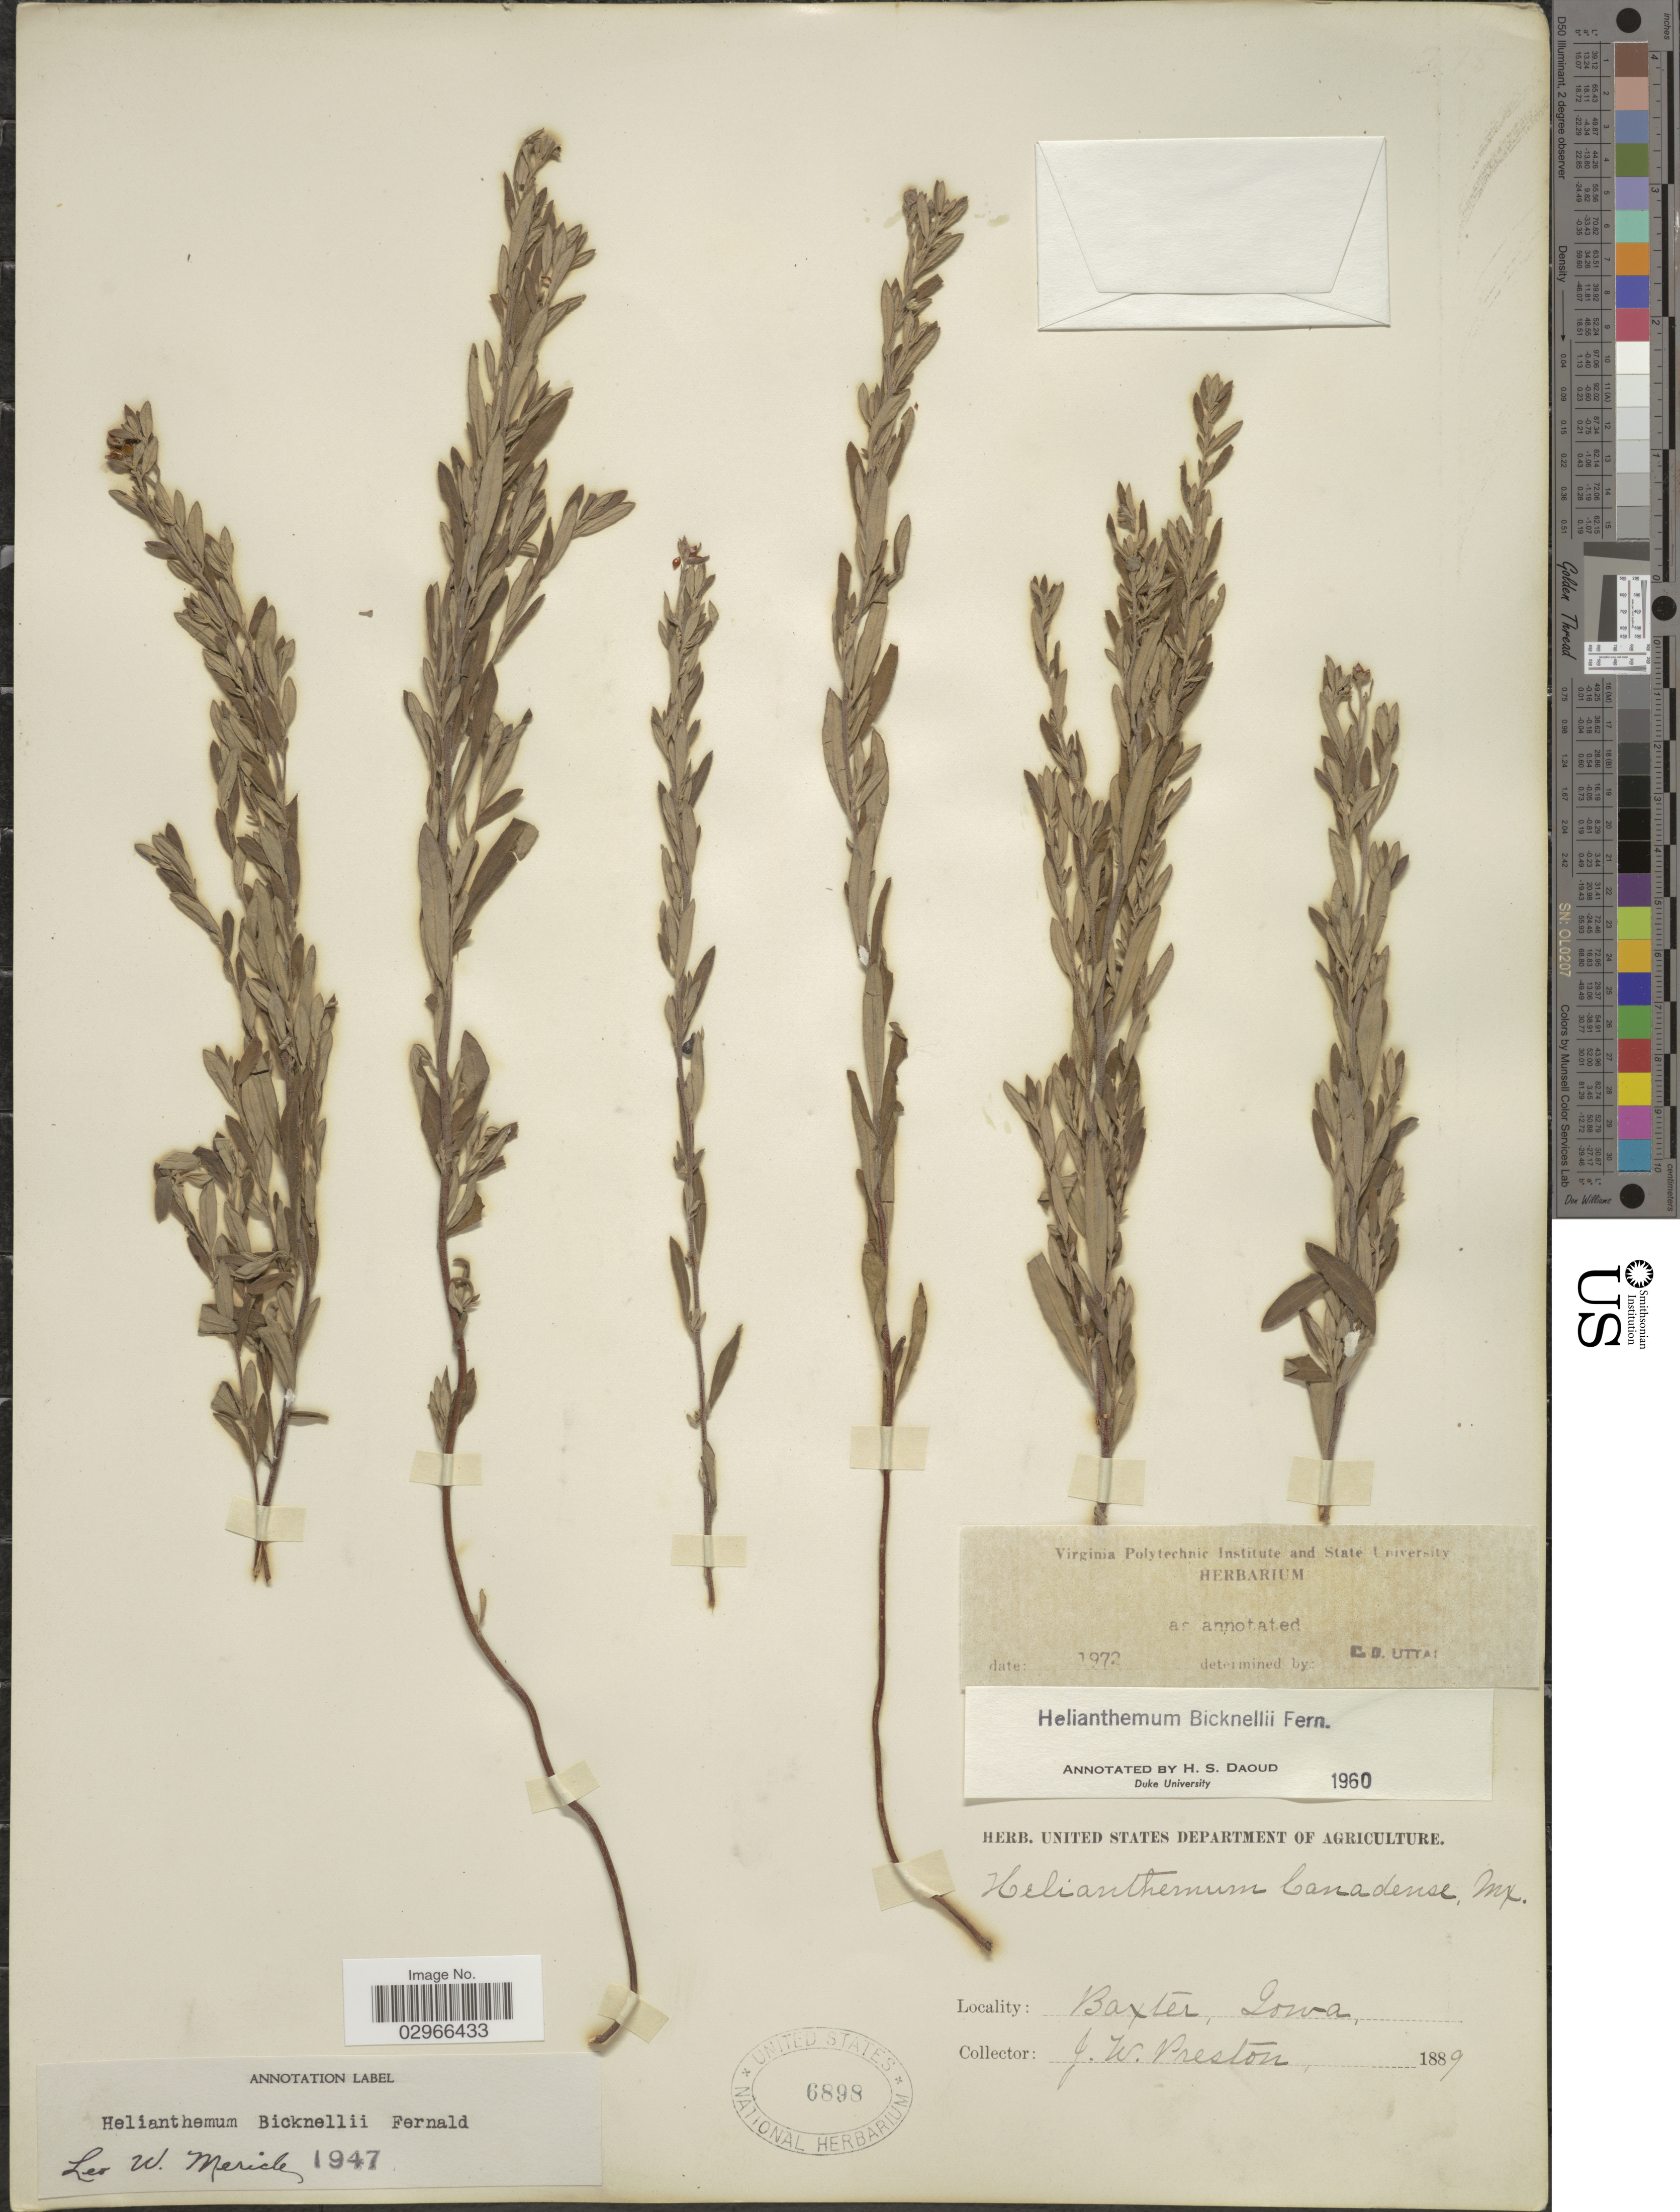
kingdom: Plantae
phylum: Tracheophyta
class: Magnoliopsida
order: Malvales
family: Cistaceae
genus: Helianthemum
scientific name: Helianthemum bicknellii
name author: Fernald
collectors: J. Preston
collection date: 1889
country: United States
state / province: Iowa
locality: Baxter.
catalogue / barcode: US 6898